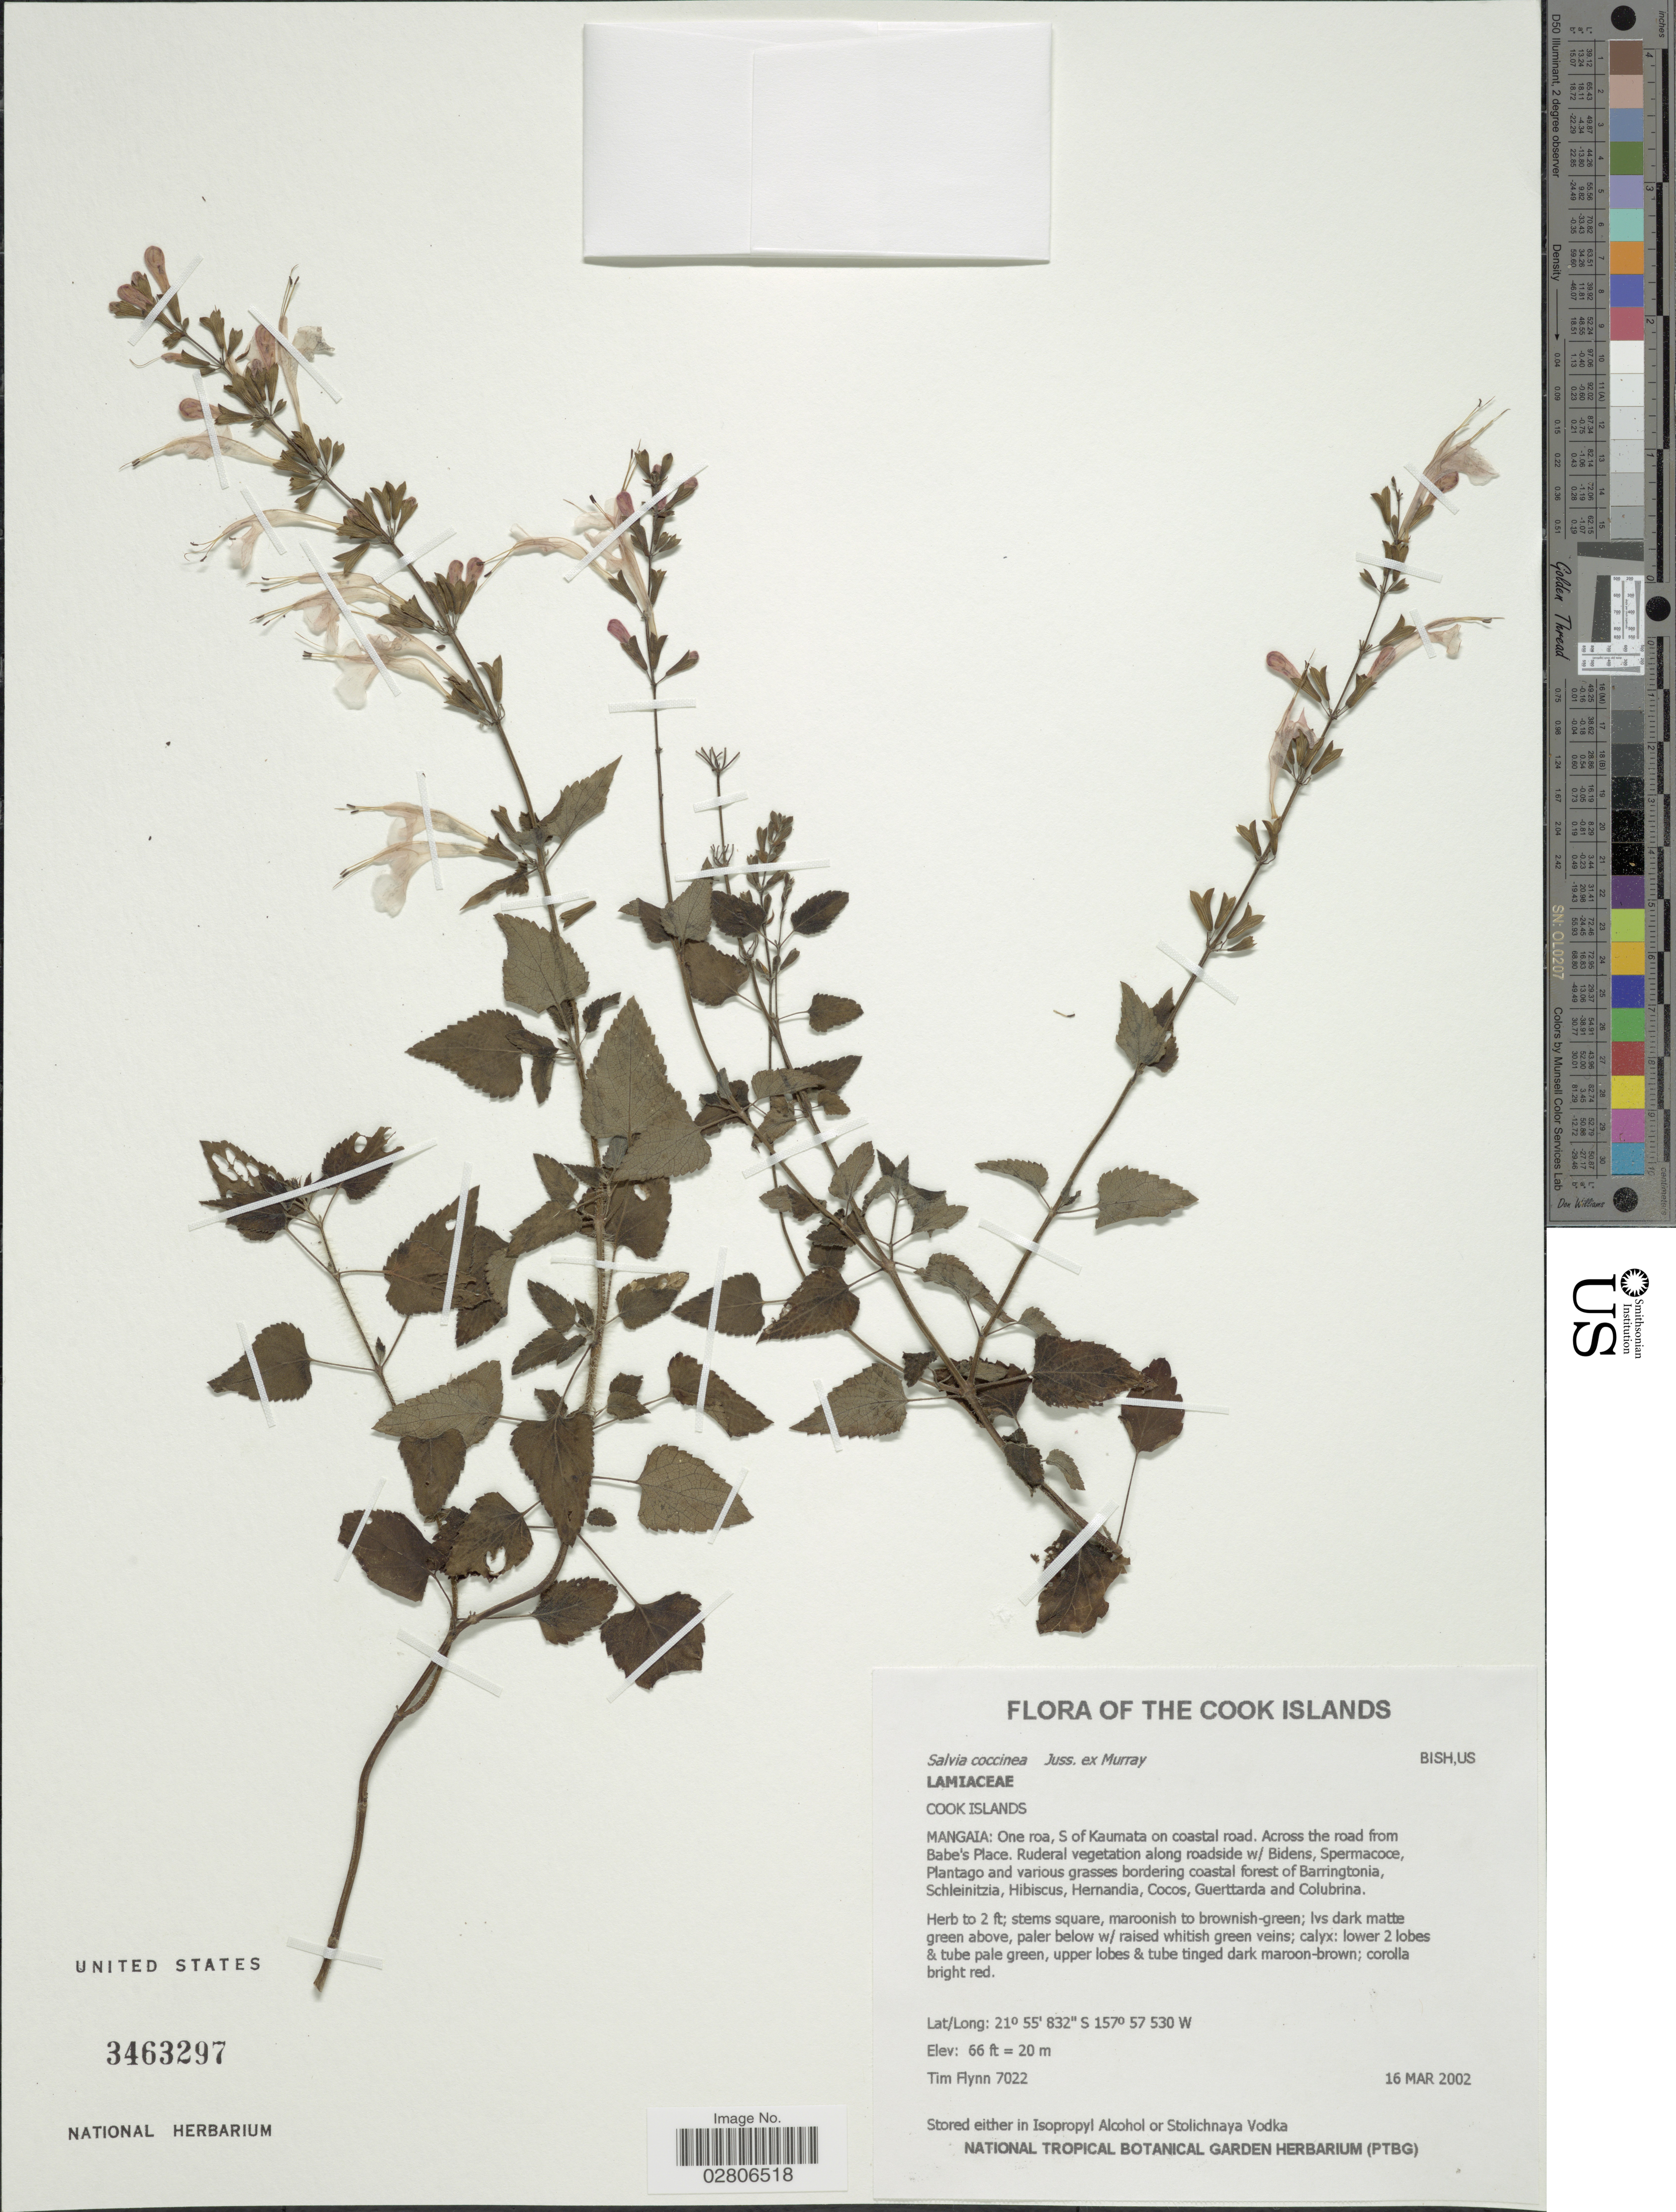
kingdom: Plantae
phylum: Tracheophyta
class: Magnoliopsida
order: Lamiales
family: Lamiaceae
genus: Salvia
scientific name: Salvia coccinea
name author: Etlinger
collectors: T. Flynn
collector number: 7022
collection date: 2002-03-16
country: Cook Islands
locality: Mangaia: One roa, S of Kaumata on coastal road, Across the road from Babe's Place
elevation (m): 20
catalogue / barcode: US 3463297